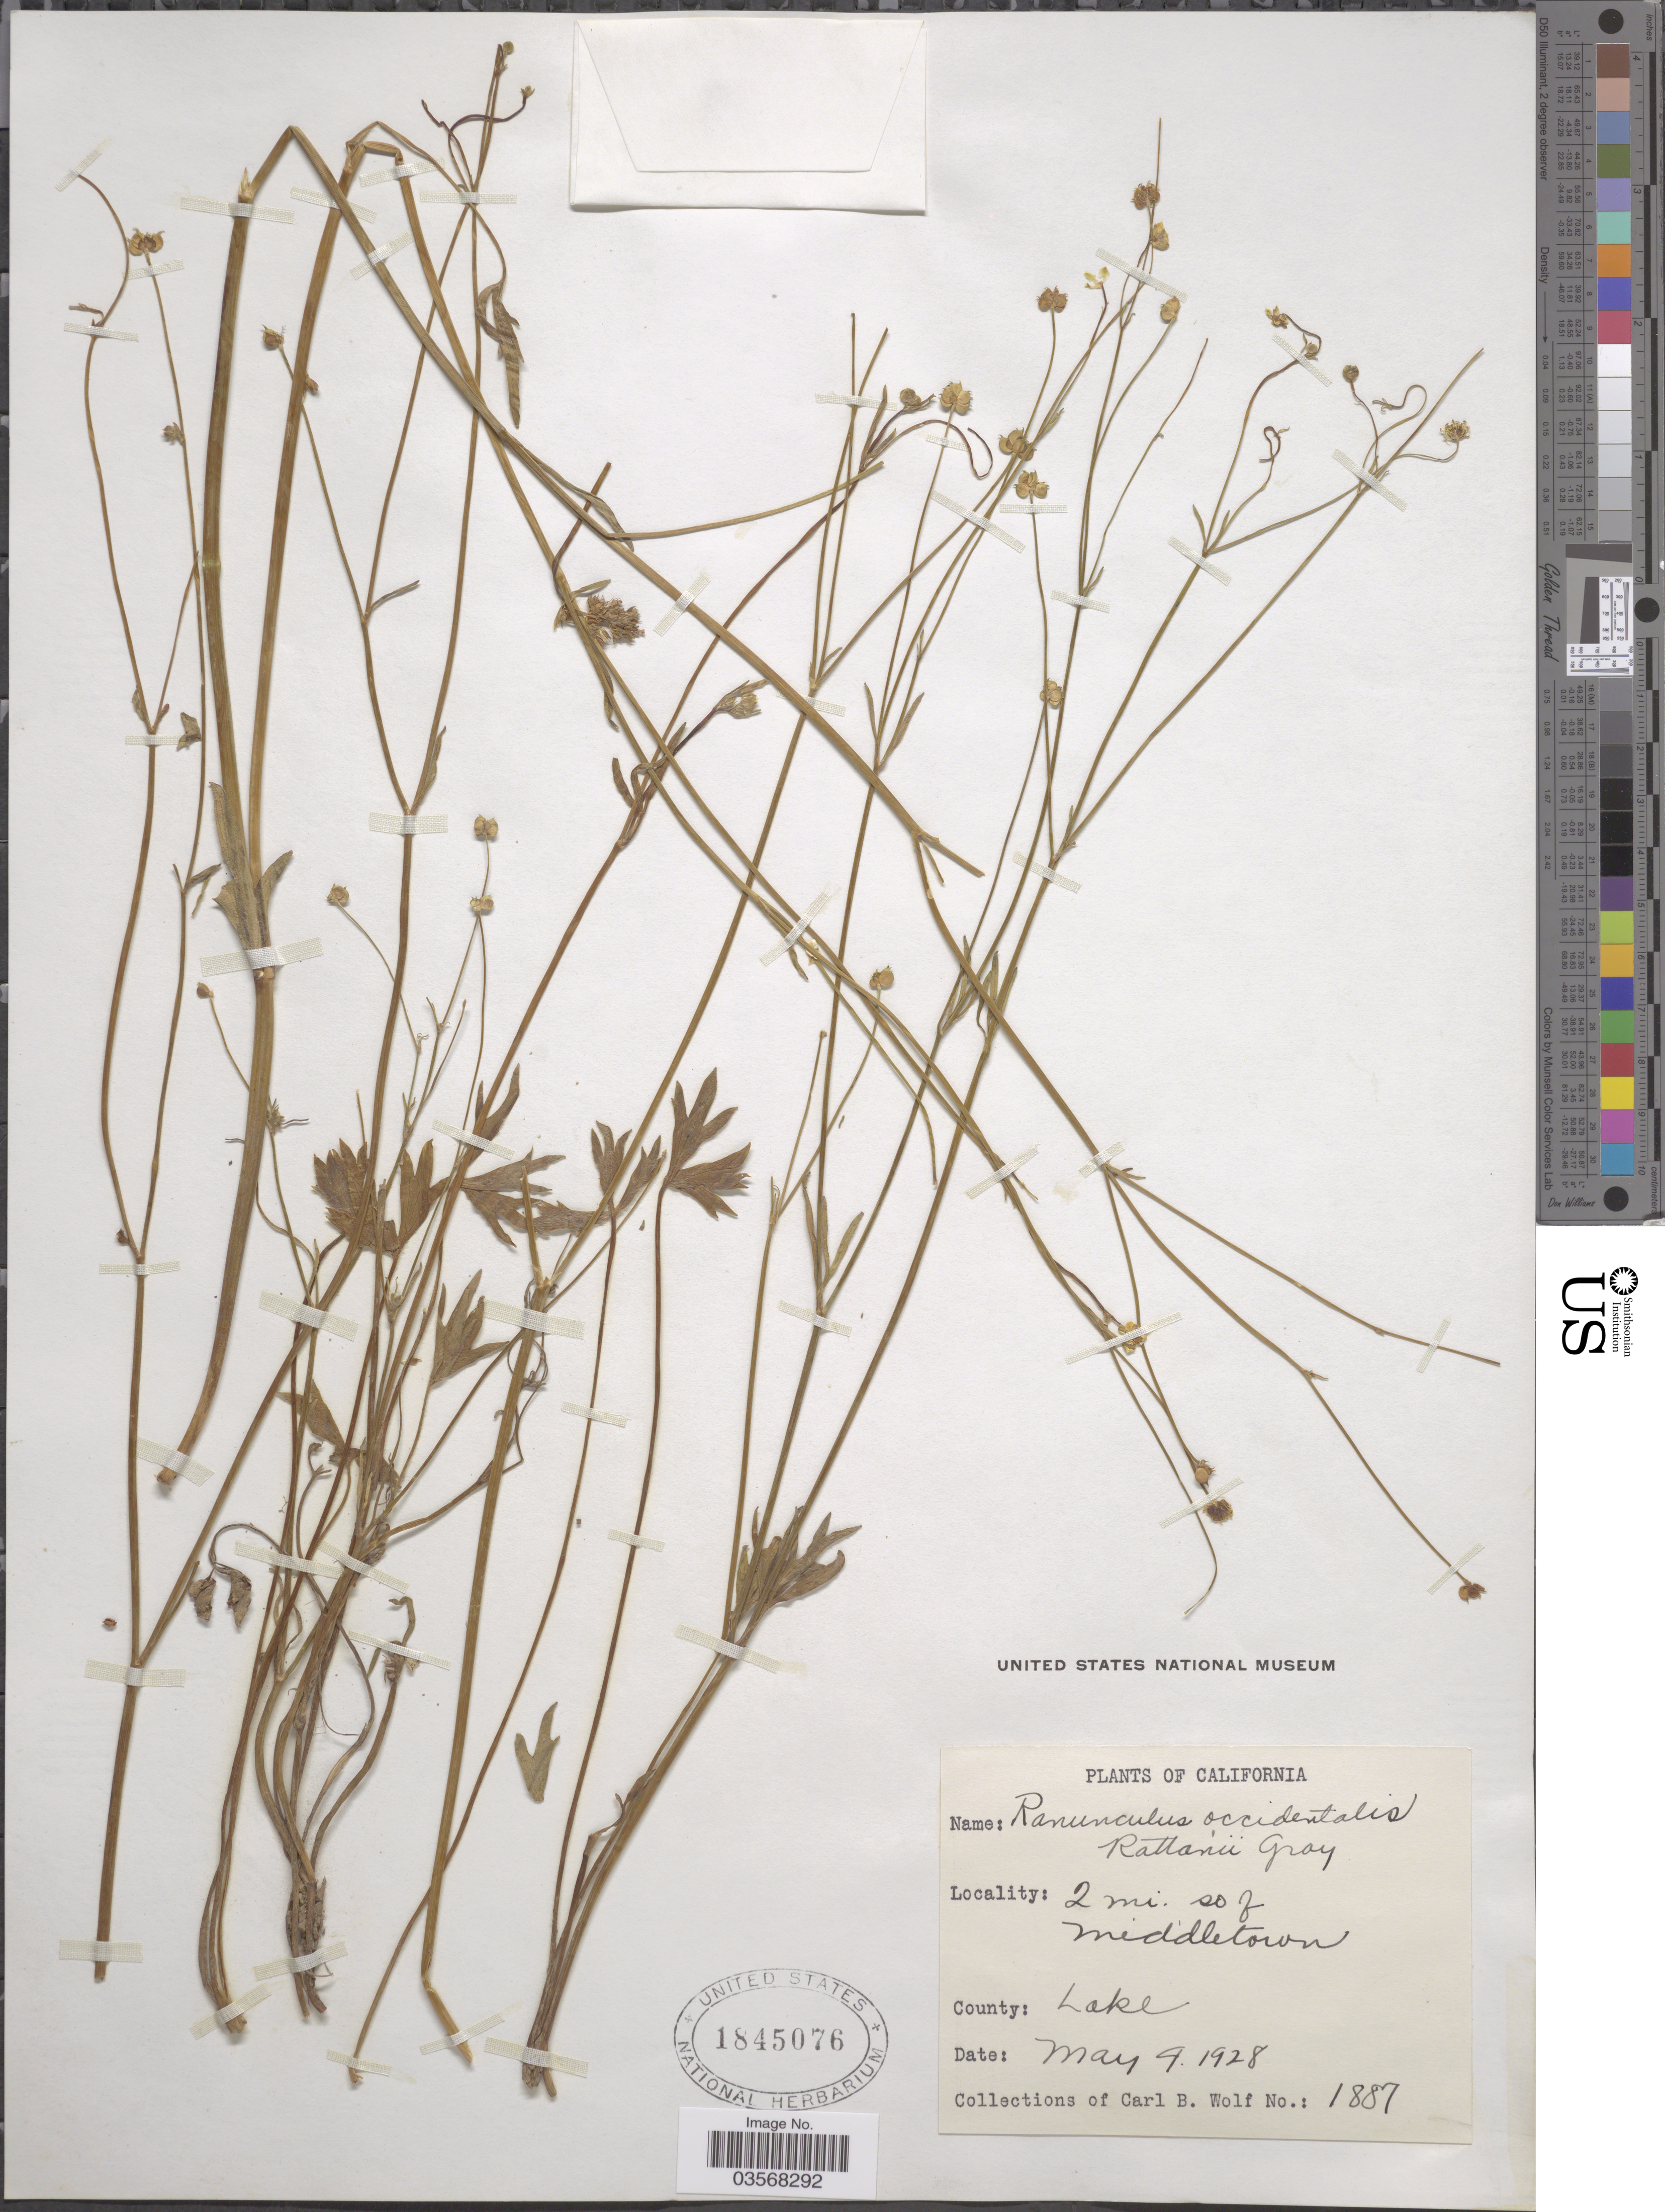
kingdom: Plantae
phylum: Tracheophyta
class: Magnoliopsida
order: Ranunculales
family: Ranunculaceae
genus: Ranunculus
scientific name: Ranunculus occidentalis var. rattanii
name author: A. Gray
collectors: C. B. Wolf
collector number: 1887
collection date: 1928-05-04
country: United States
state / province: California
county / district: Lake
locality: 2 mi. so of Middletown. County: Lake.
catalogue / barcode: US 1845076